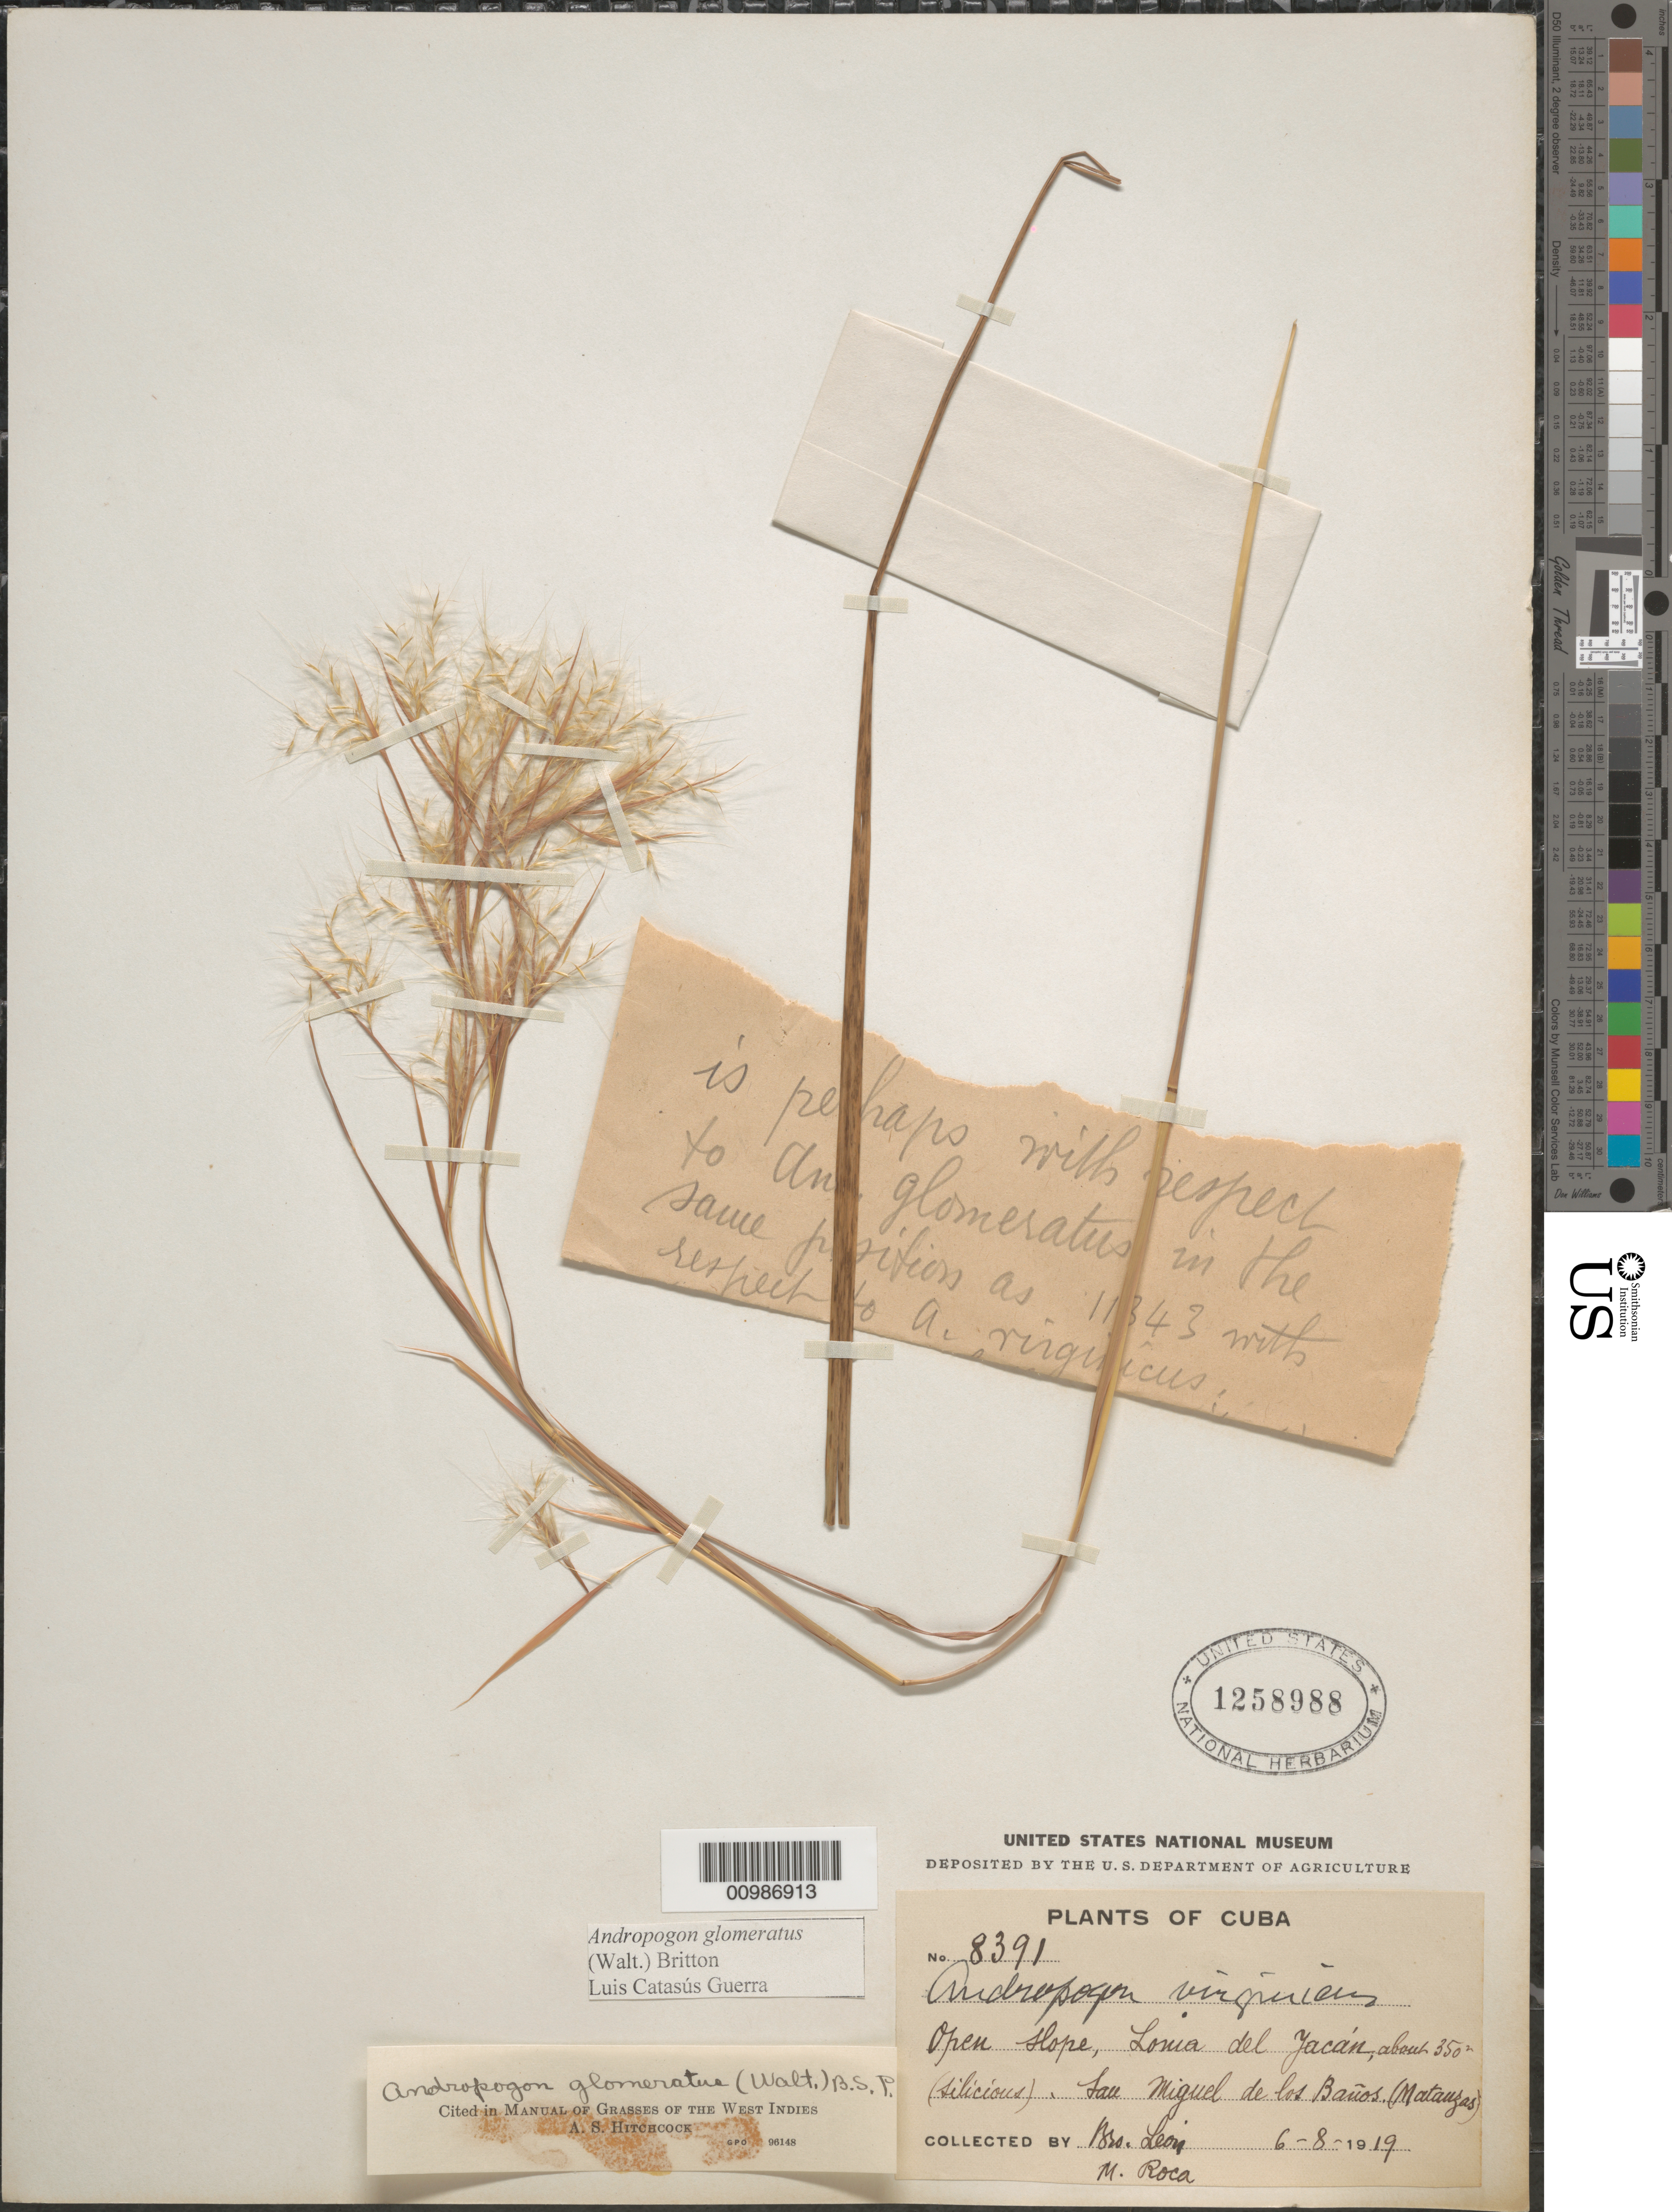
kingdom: Plantae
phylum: Tracheophyta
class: Liliopsida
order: Poales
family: Poaceae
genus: Andropogon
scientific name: Andropogon glomeratus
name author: (Walter) Britton, Stearns & Poggenb.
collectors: Bro. León & M. Roca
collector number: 8391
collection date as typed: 08 Jun 1919 or06 Aug 1919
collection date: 1919-06-08 or 1919-08-06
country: Cuba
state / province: Matanzas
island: Cuba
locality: Loma del Jacan, San Miguel de los Banos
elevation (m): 350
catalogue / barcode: US 1258988